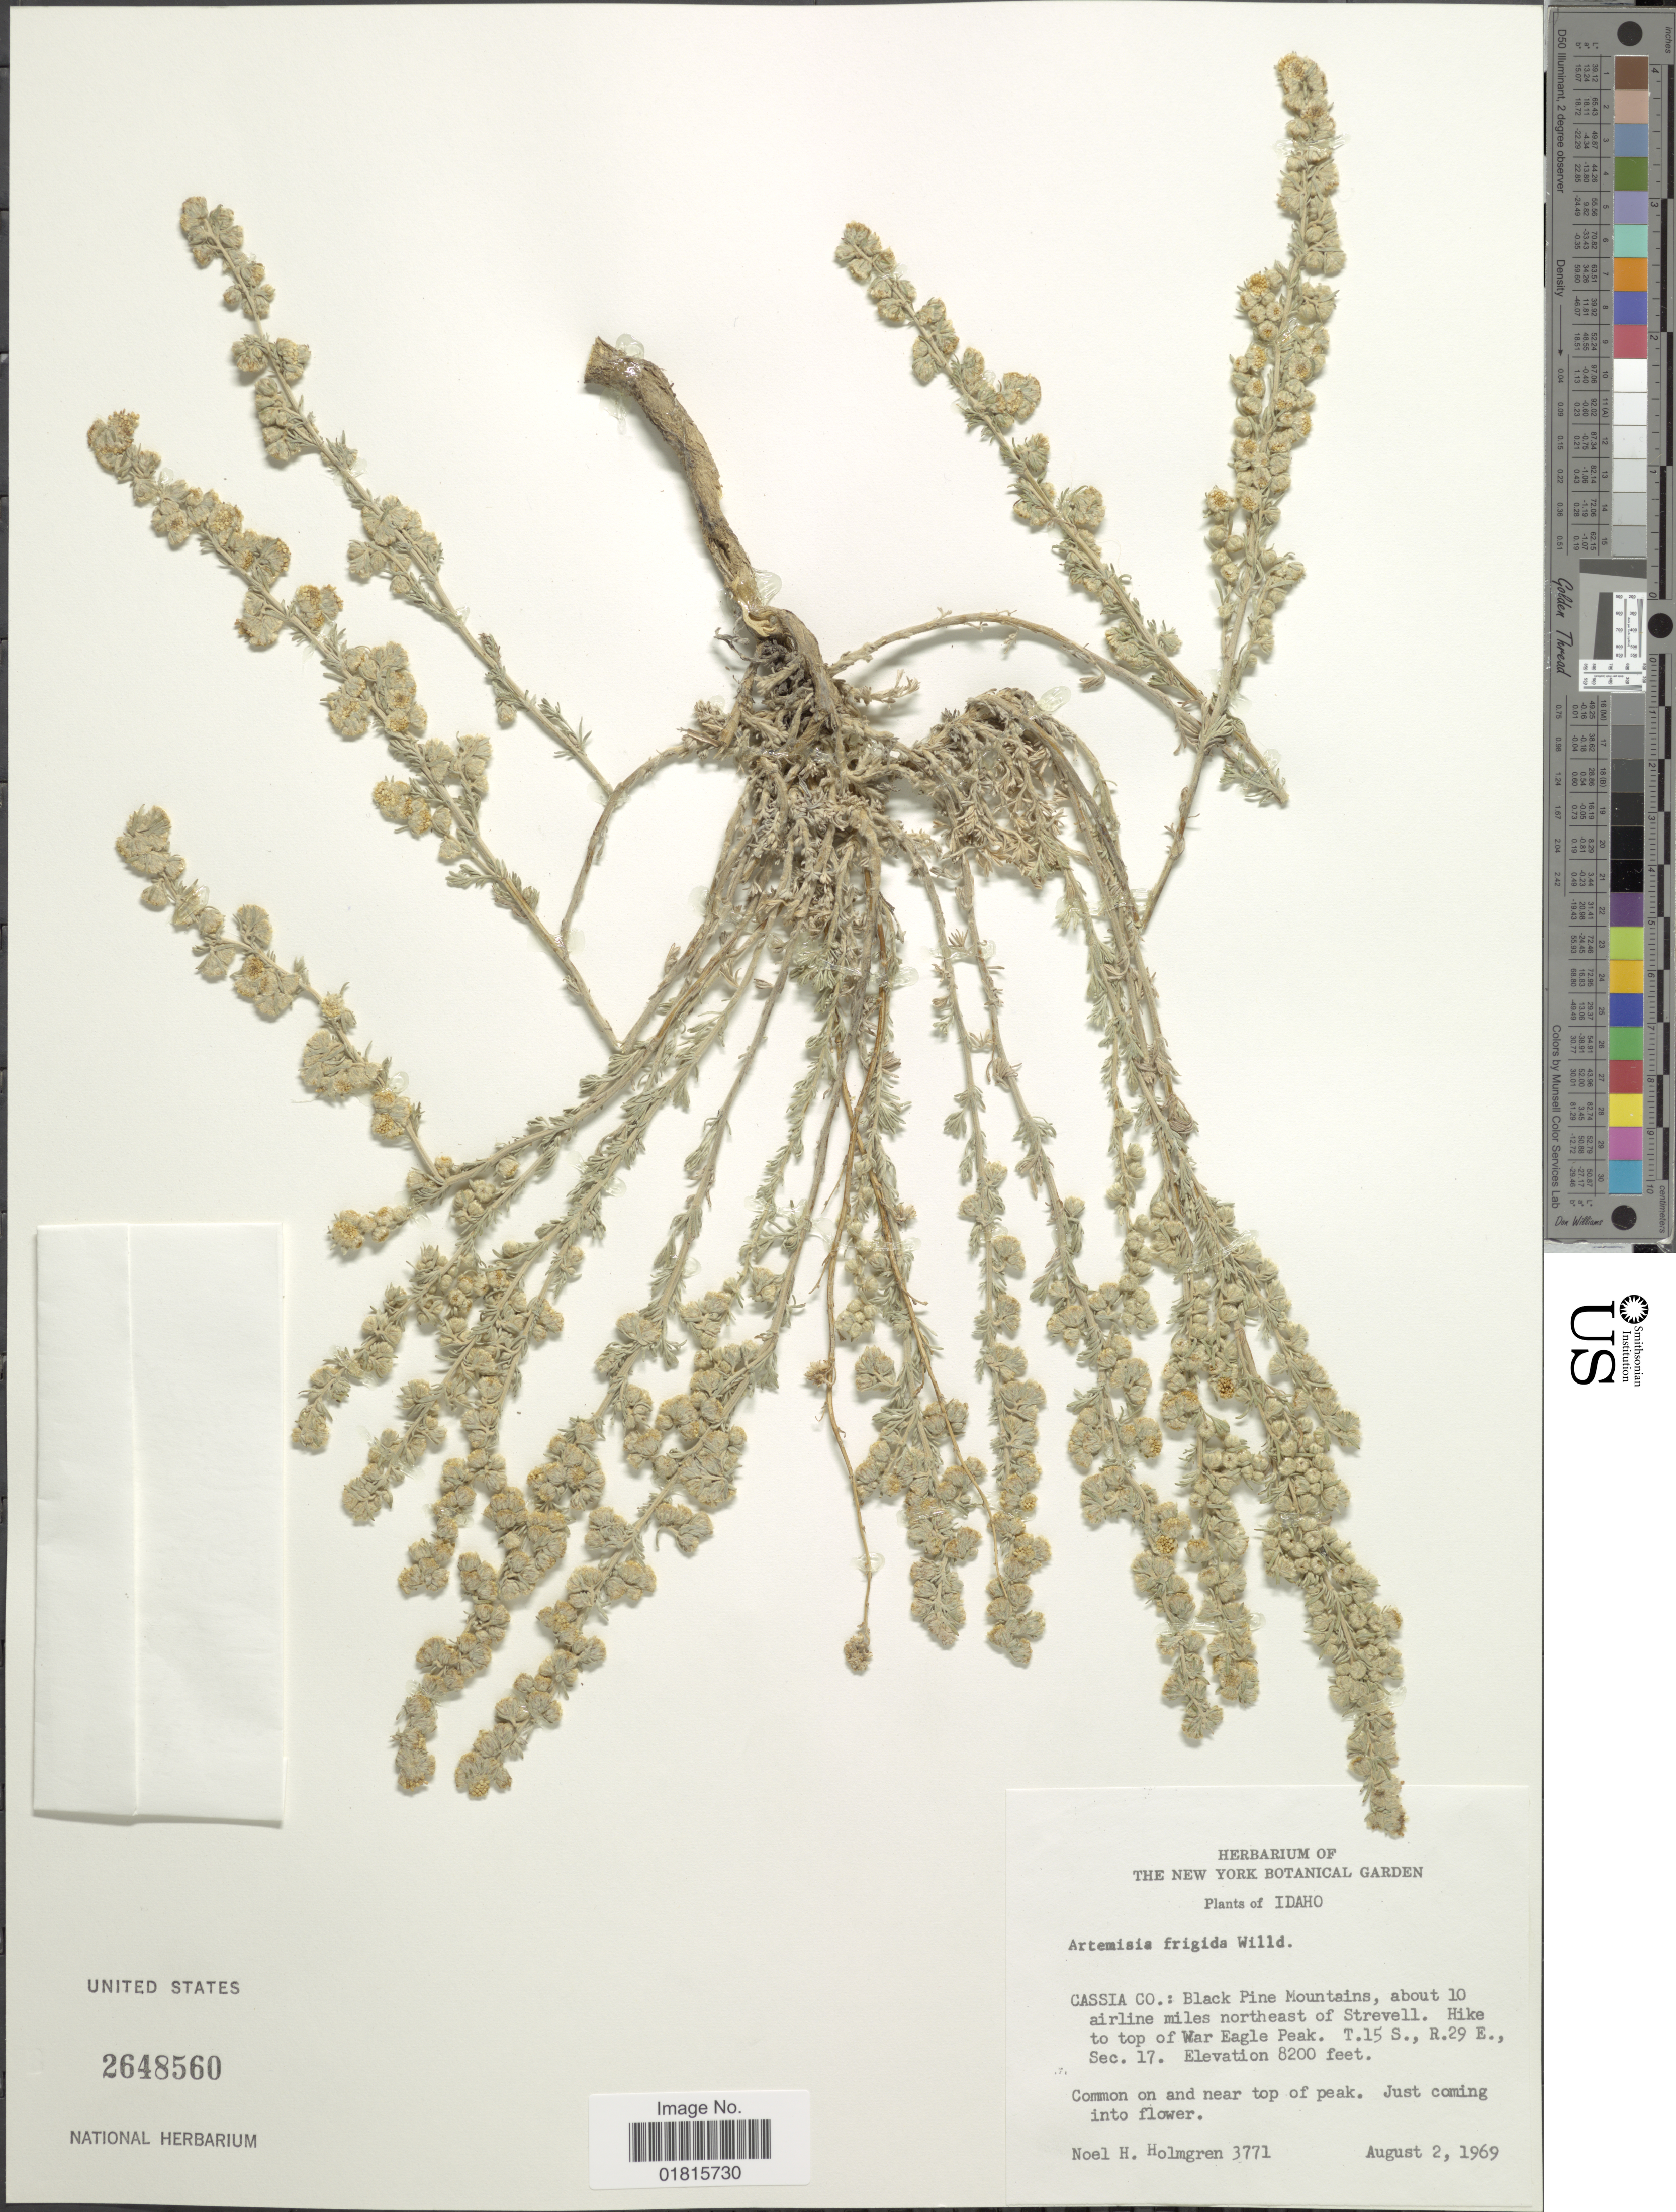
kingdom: Plantae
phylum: Tracheophyta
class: Magnoliopsida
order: Asterales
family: Asteraceae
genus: Artemisia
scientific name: Artemisia frigida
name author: Willd.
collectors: N. H. Holmgren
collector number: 3771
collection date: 1969-08-02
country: United States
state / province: Idaho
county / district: Cassia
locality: Black Pine Mountains, about 10 airline miles northeast of Strevell. Hike to top of War Eagle Peak. T.15 S., R.29 E., Sec. 17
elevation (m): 2499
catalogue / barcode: US 2648560